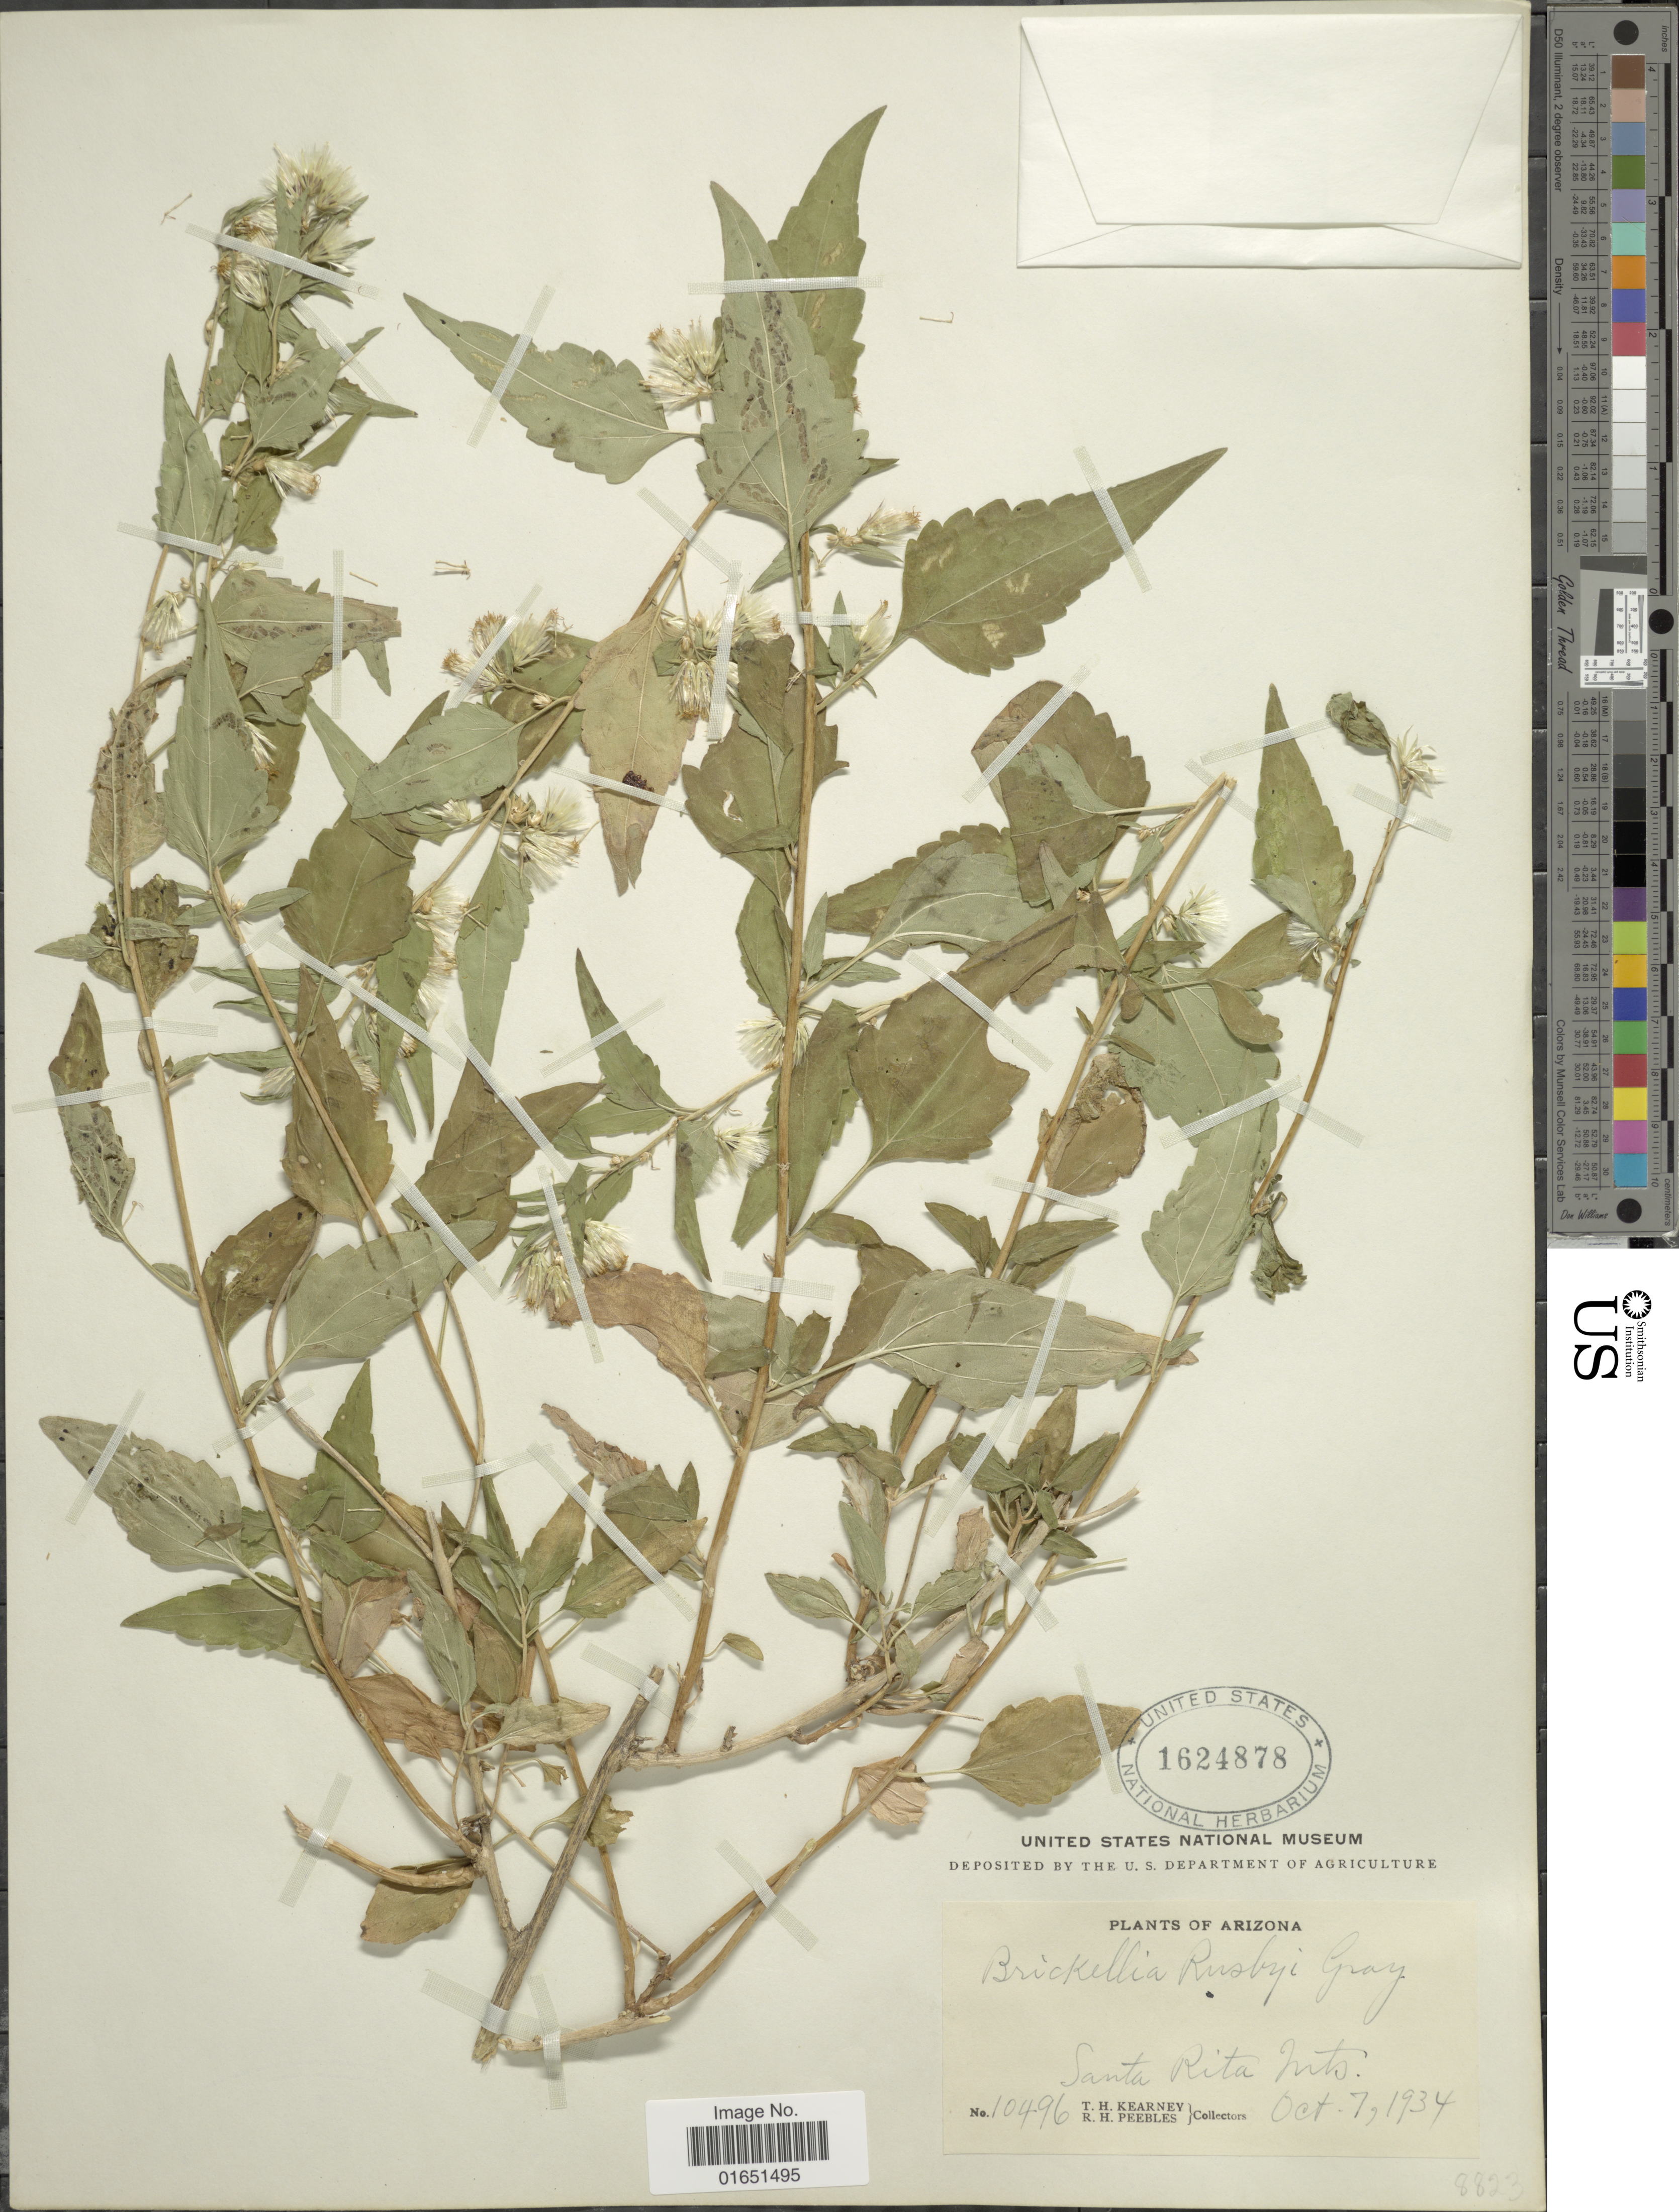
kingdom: Plantae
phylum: Tracheophyta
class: Magnoliopsida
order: Asterales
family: Asteraceae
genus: Brickellia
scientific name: Brickellia rusbyi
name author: A. Gray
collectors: T. H. Kearney & R. H. Peebles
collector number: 10496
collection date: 1934-10-07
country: United States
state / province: Arizona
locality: Santa Rita Mts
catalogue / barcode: US 1624878